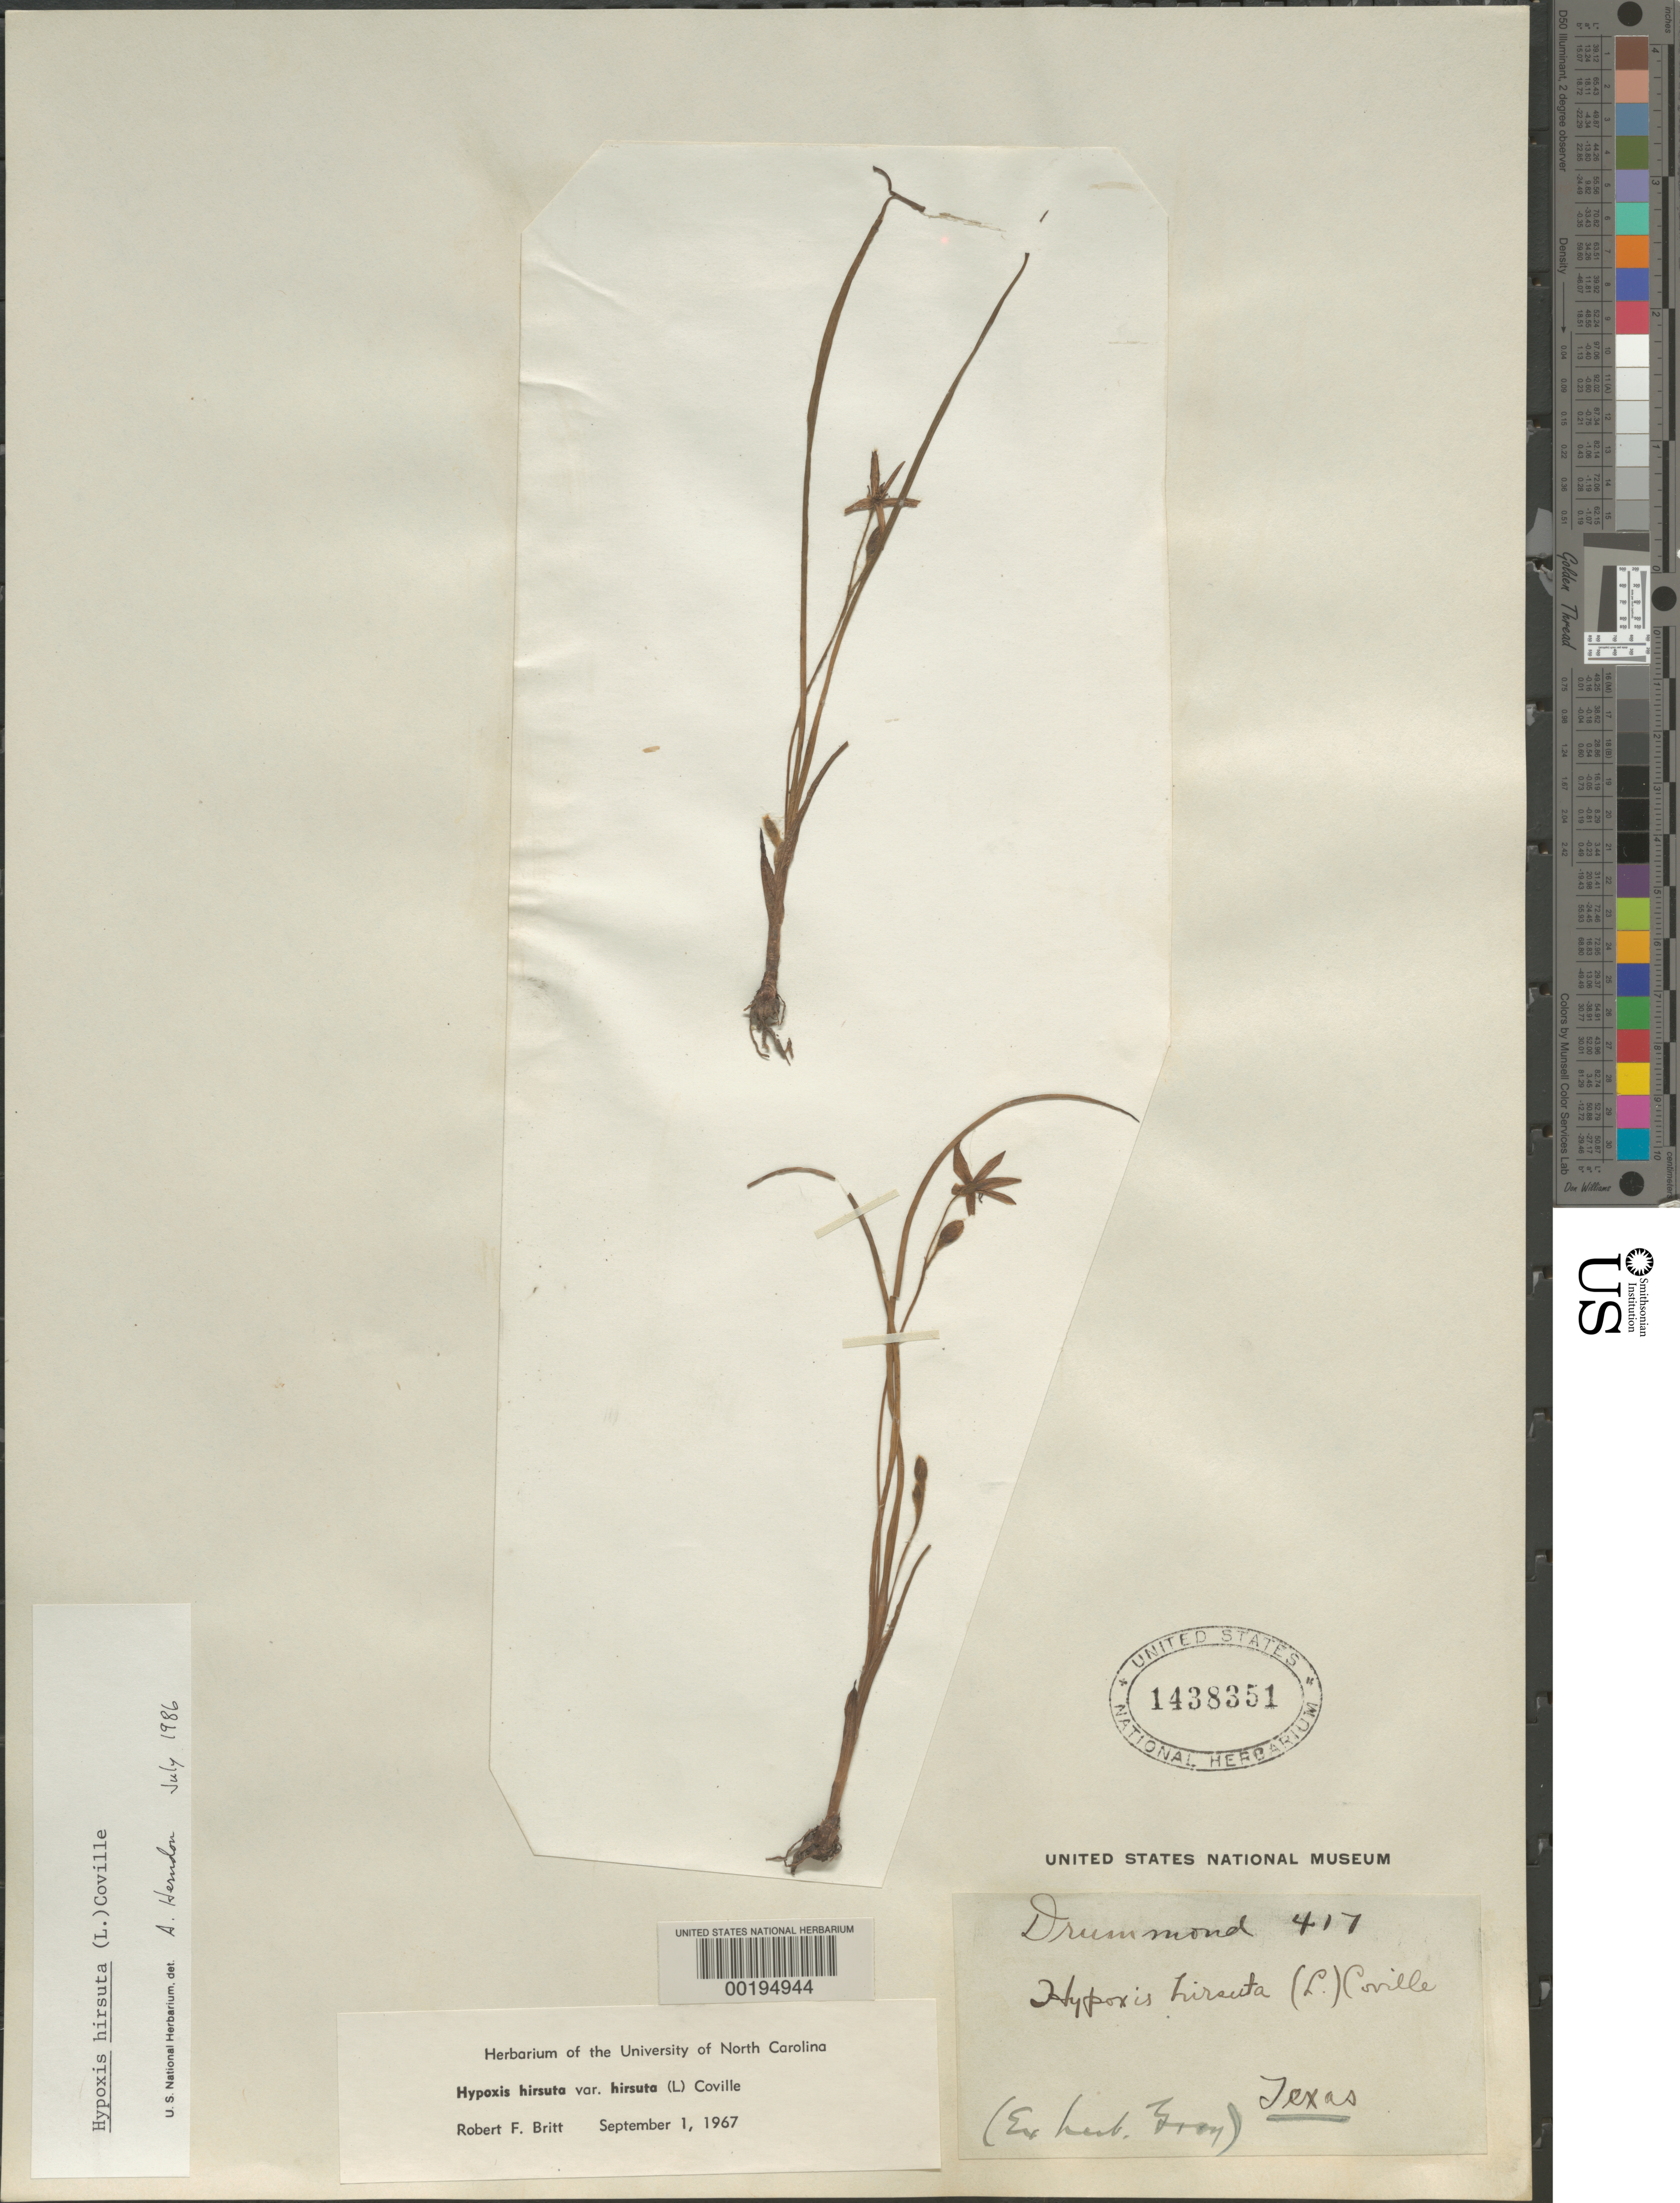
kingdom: Plantae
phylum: Tracheophyta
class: Liliopsida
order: Asparagales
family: Hypoxidaceae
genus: Hypoxis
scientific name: Hypoxis hirsuta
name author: (L.) Coville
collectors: T. Drummond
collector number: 417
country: United States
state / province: Texas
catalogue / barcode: US 1438351